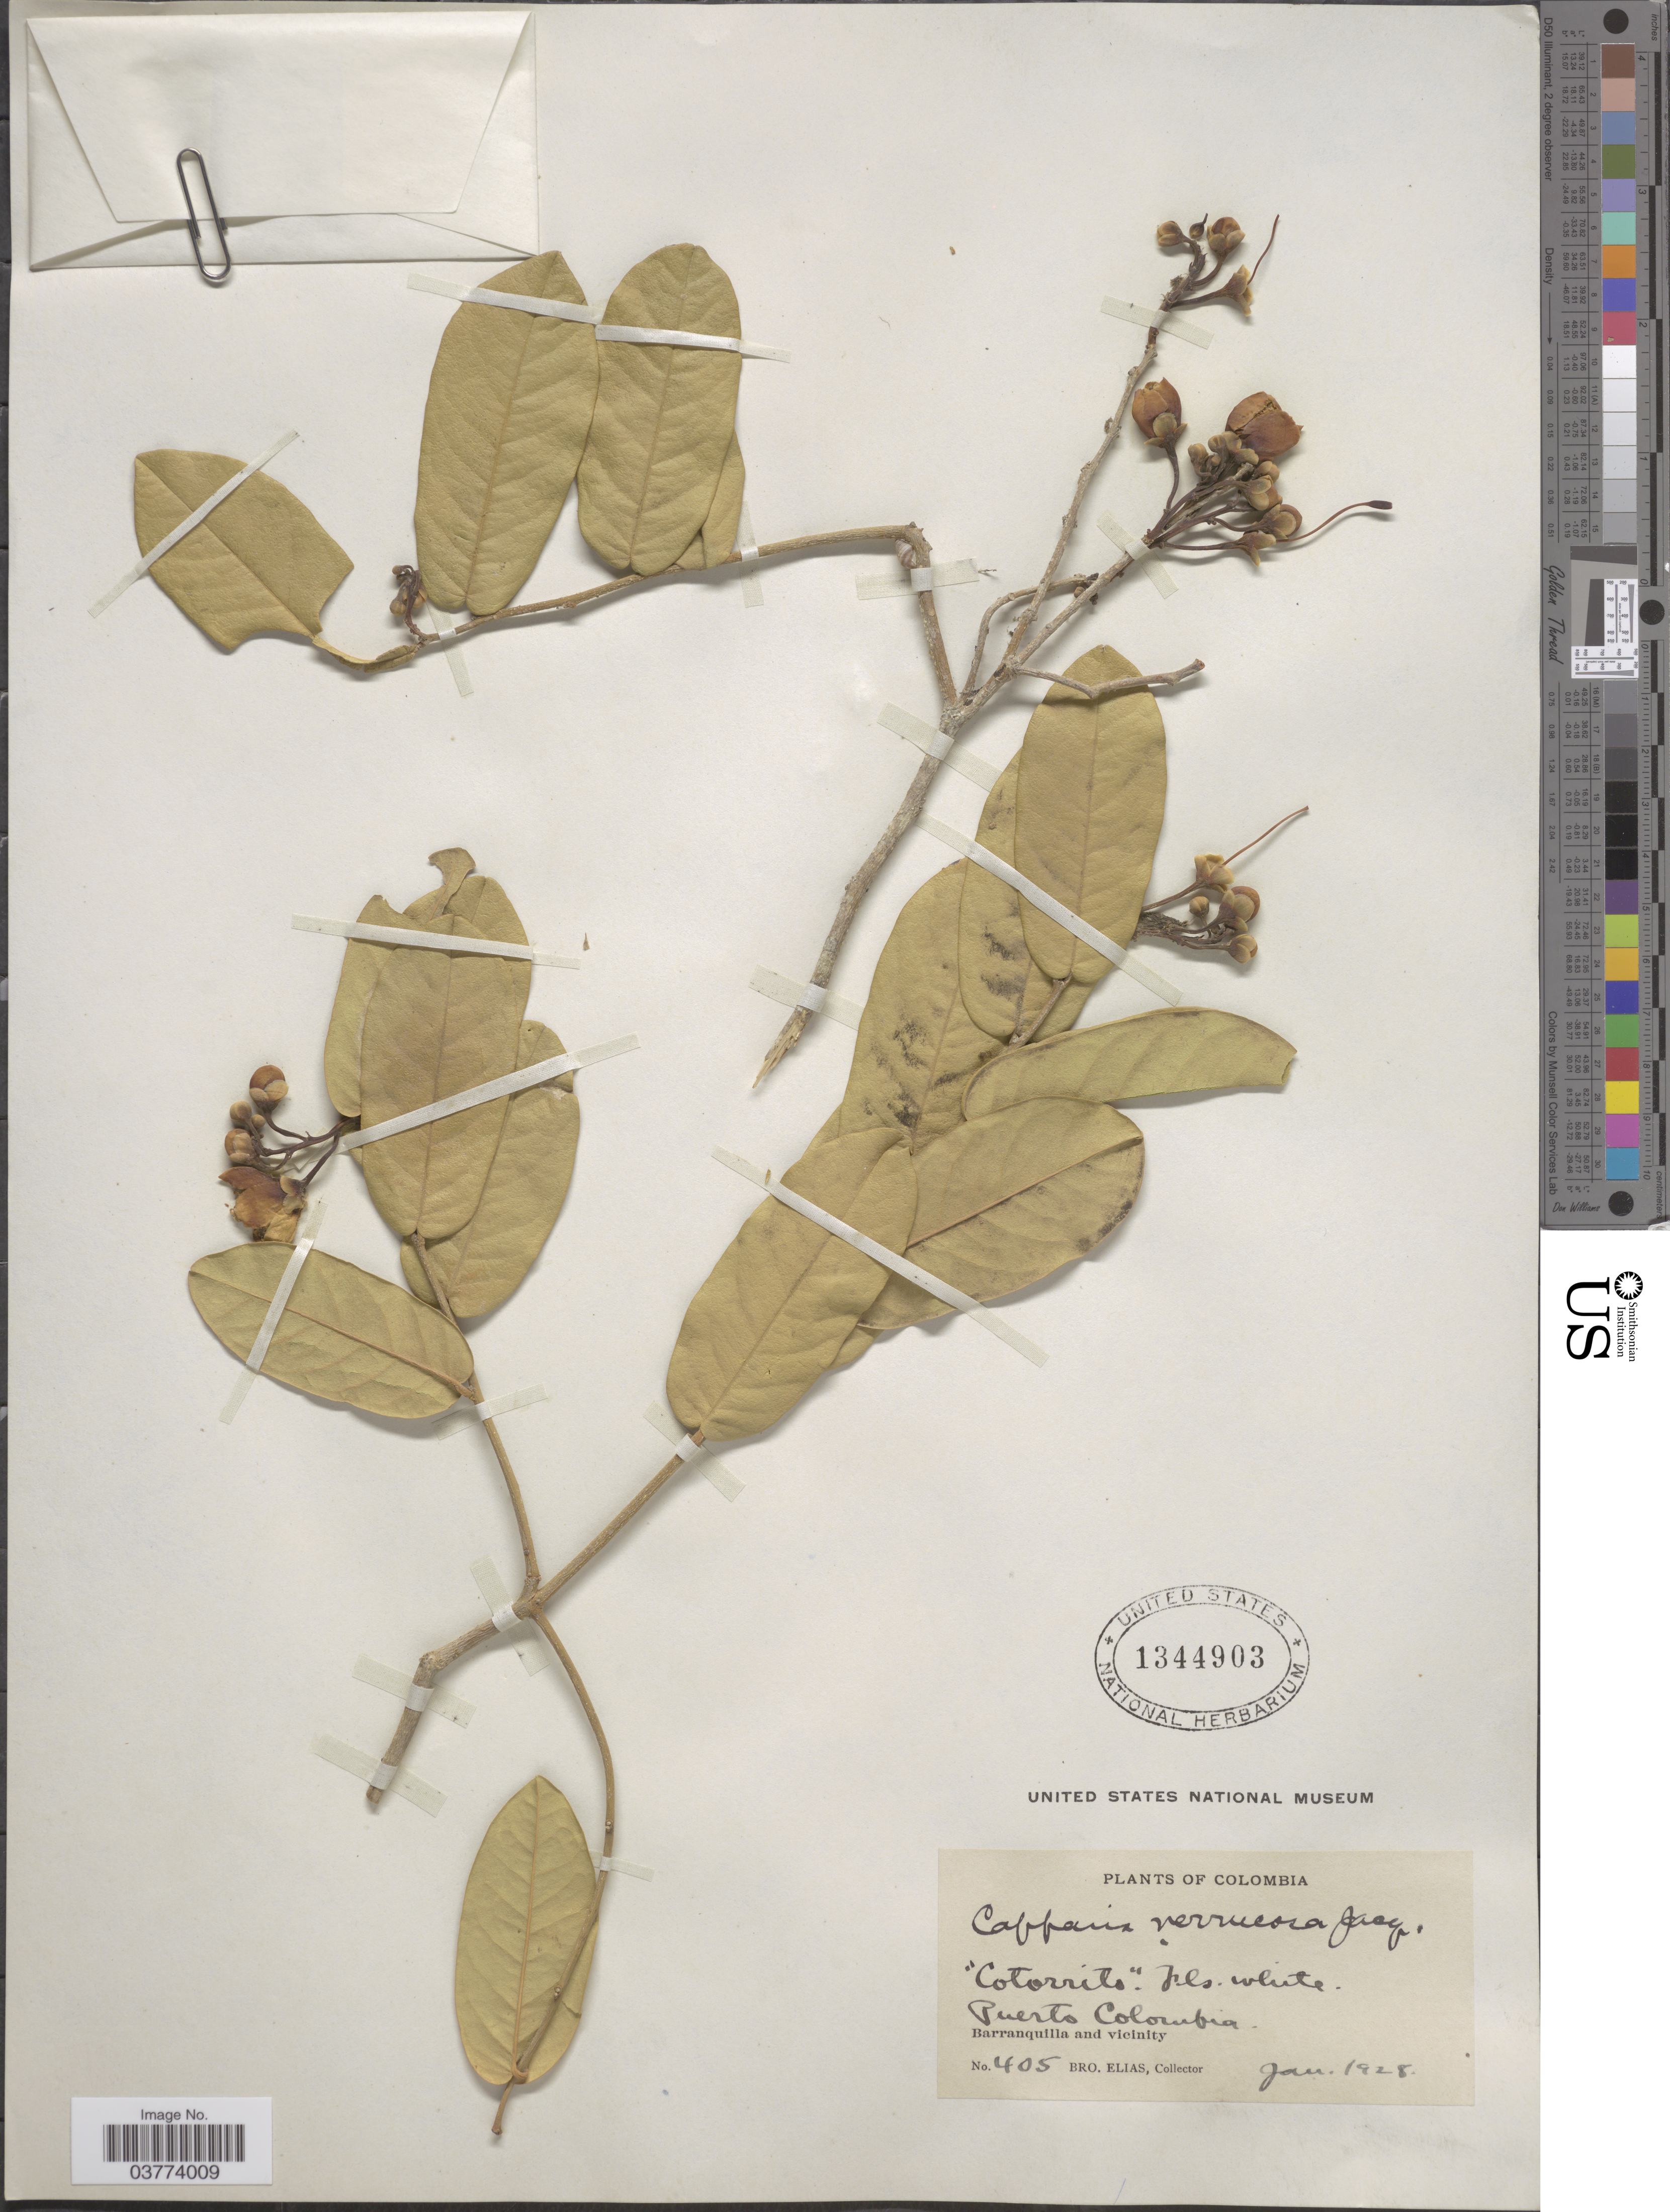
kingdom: Plantae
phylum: Tracheophyta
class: Magnoliopsida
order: Brassicales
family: Capparaceae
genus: Cynophalla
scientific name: Cynophalla verrucosa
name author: (Jacq.) J. Presl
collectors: Bro. Elias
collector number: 405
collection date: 1928-01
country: Colombia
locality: Puerto Colombia. Barranquilla and vicinity.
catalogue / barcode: US 1344903